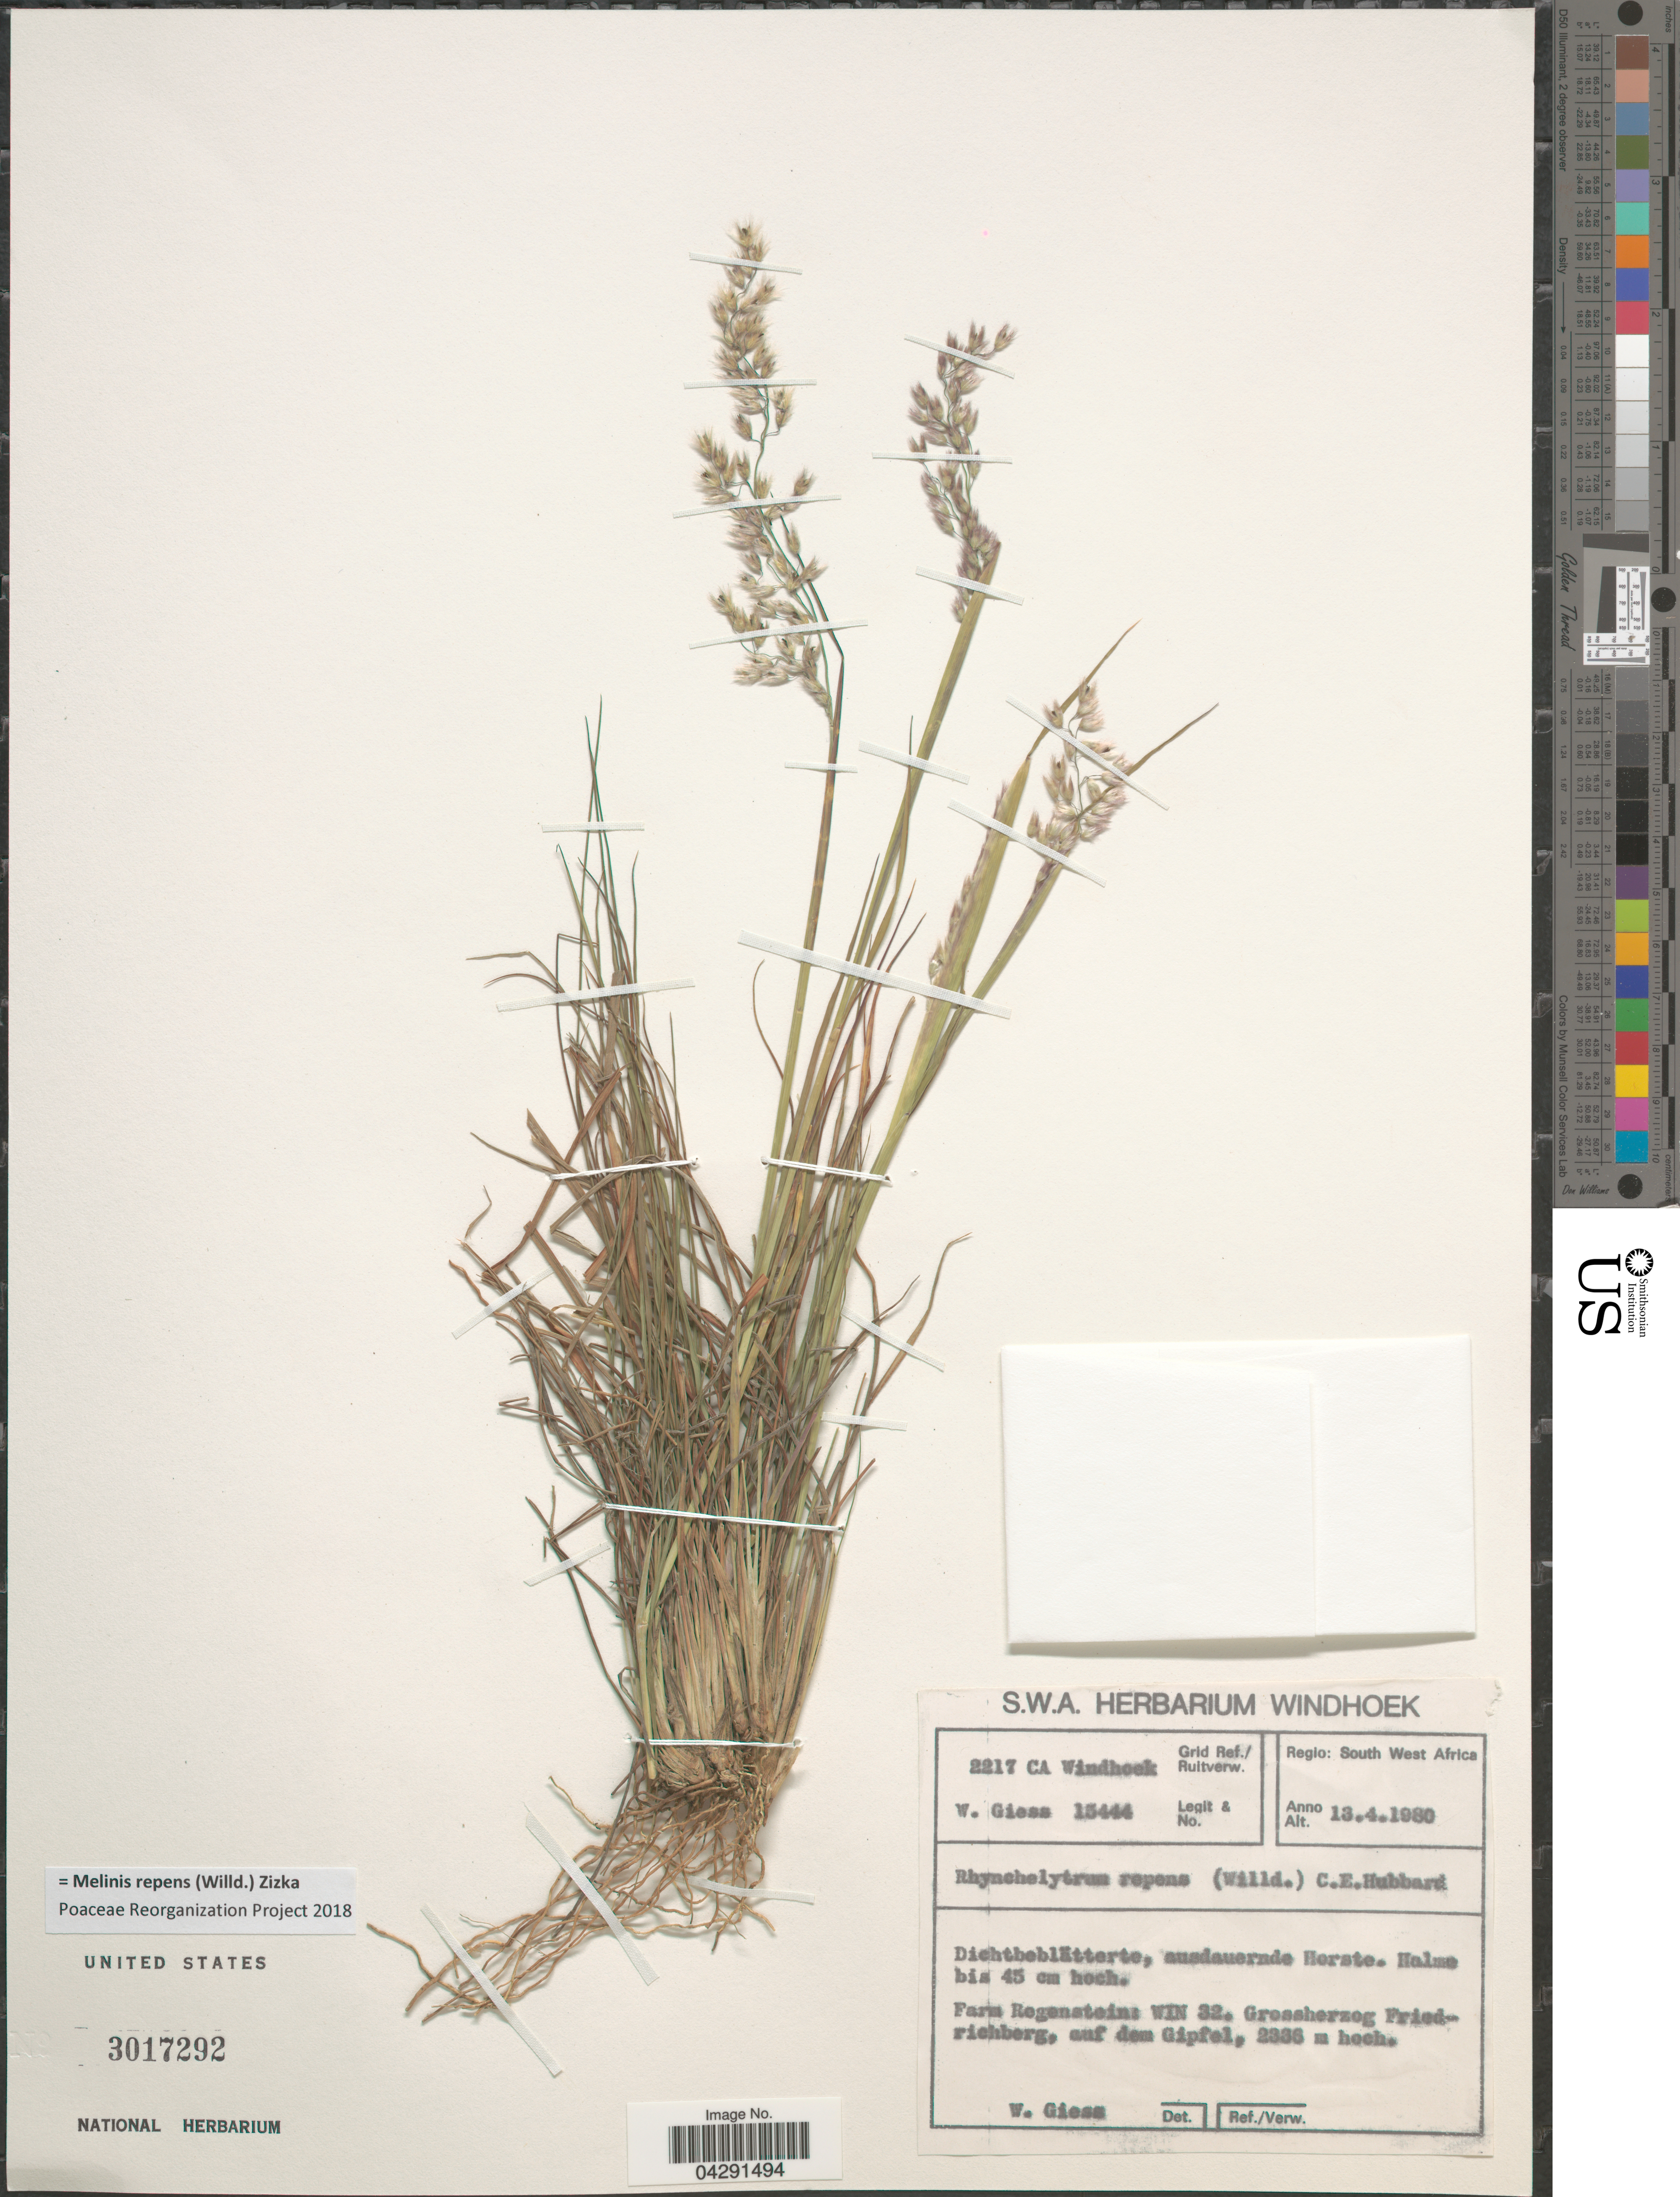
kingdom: Plantae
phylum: Tracheophyta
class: Liliopsida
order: Poales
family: Poaceae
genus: Melinis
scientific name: Melinis repens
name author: (Willd.) Zizka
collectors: W. Giess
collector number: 15444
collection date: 1980-04-13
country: Namibia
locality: Grid Ref./Ruitverw. 2217 CA Windhoek. Regio: South West Africa. Farm Regenstein: WIN 32. Grossherzog Friedrichberg, auf dem Gipfel.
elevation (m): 2336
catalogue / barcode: US 3017292